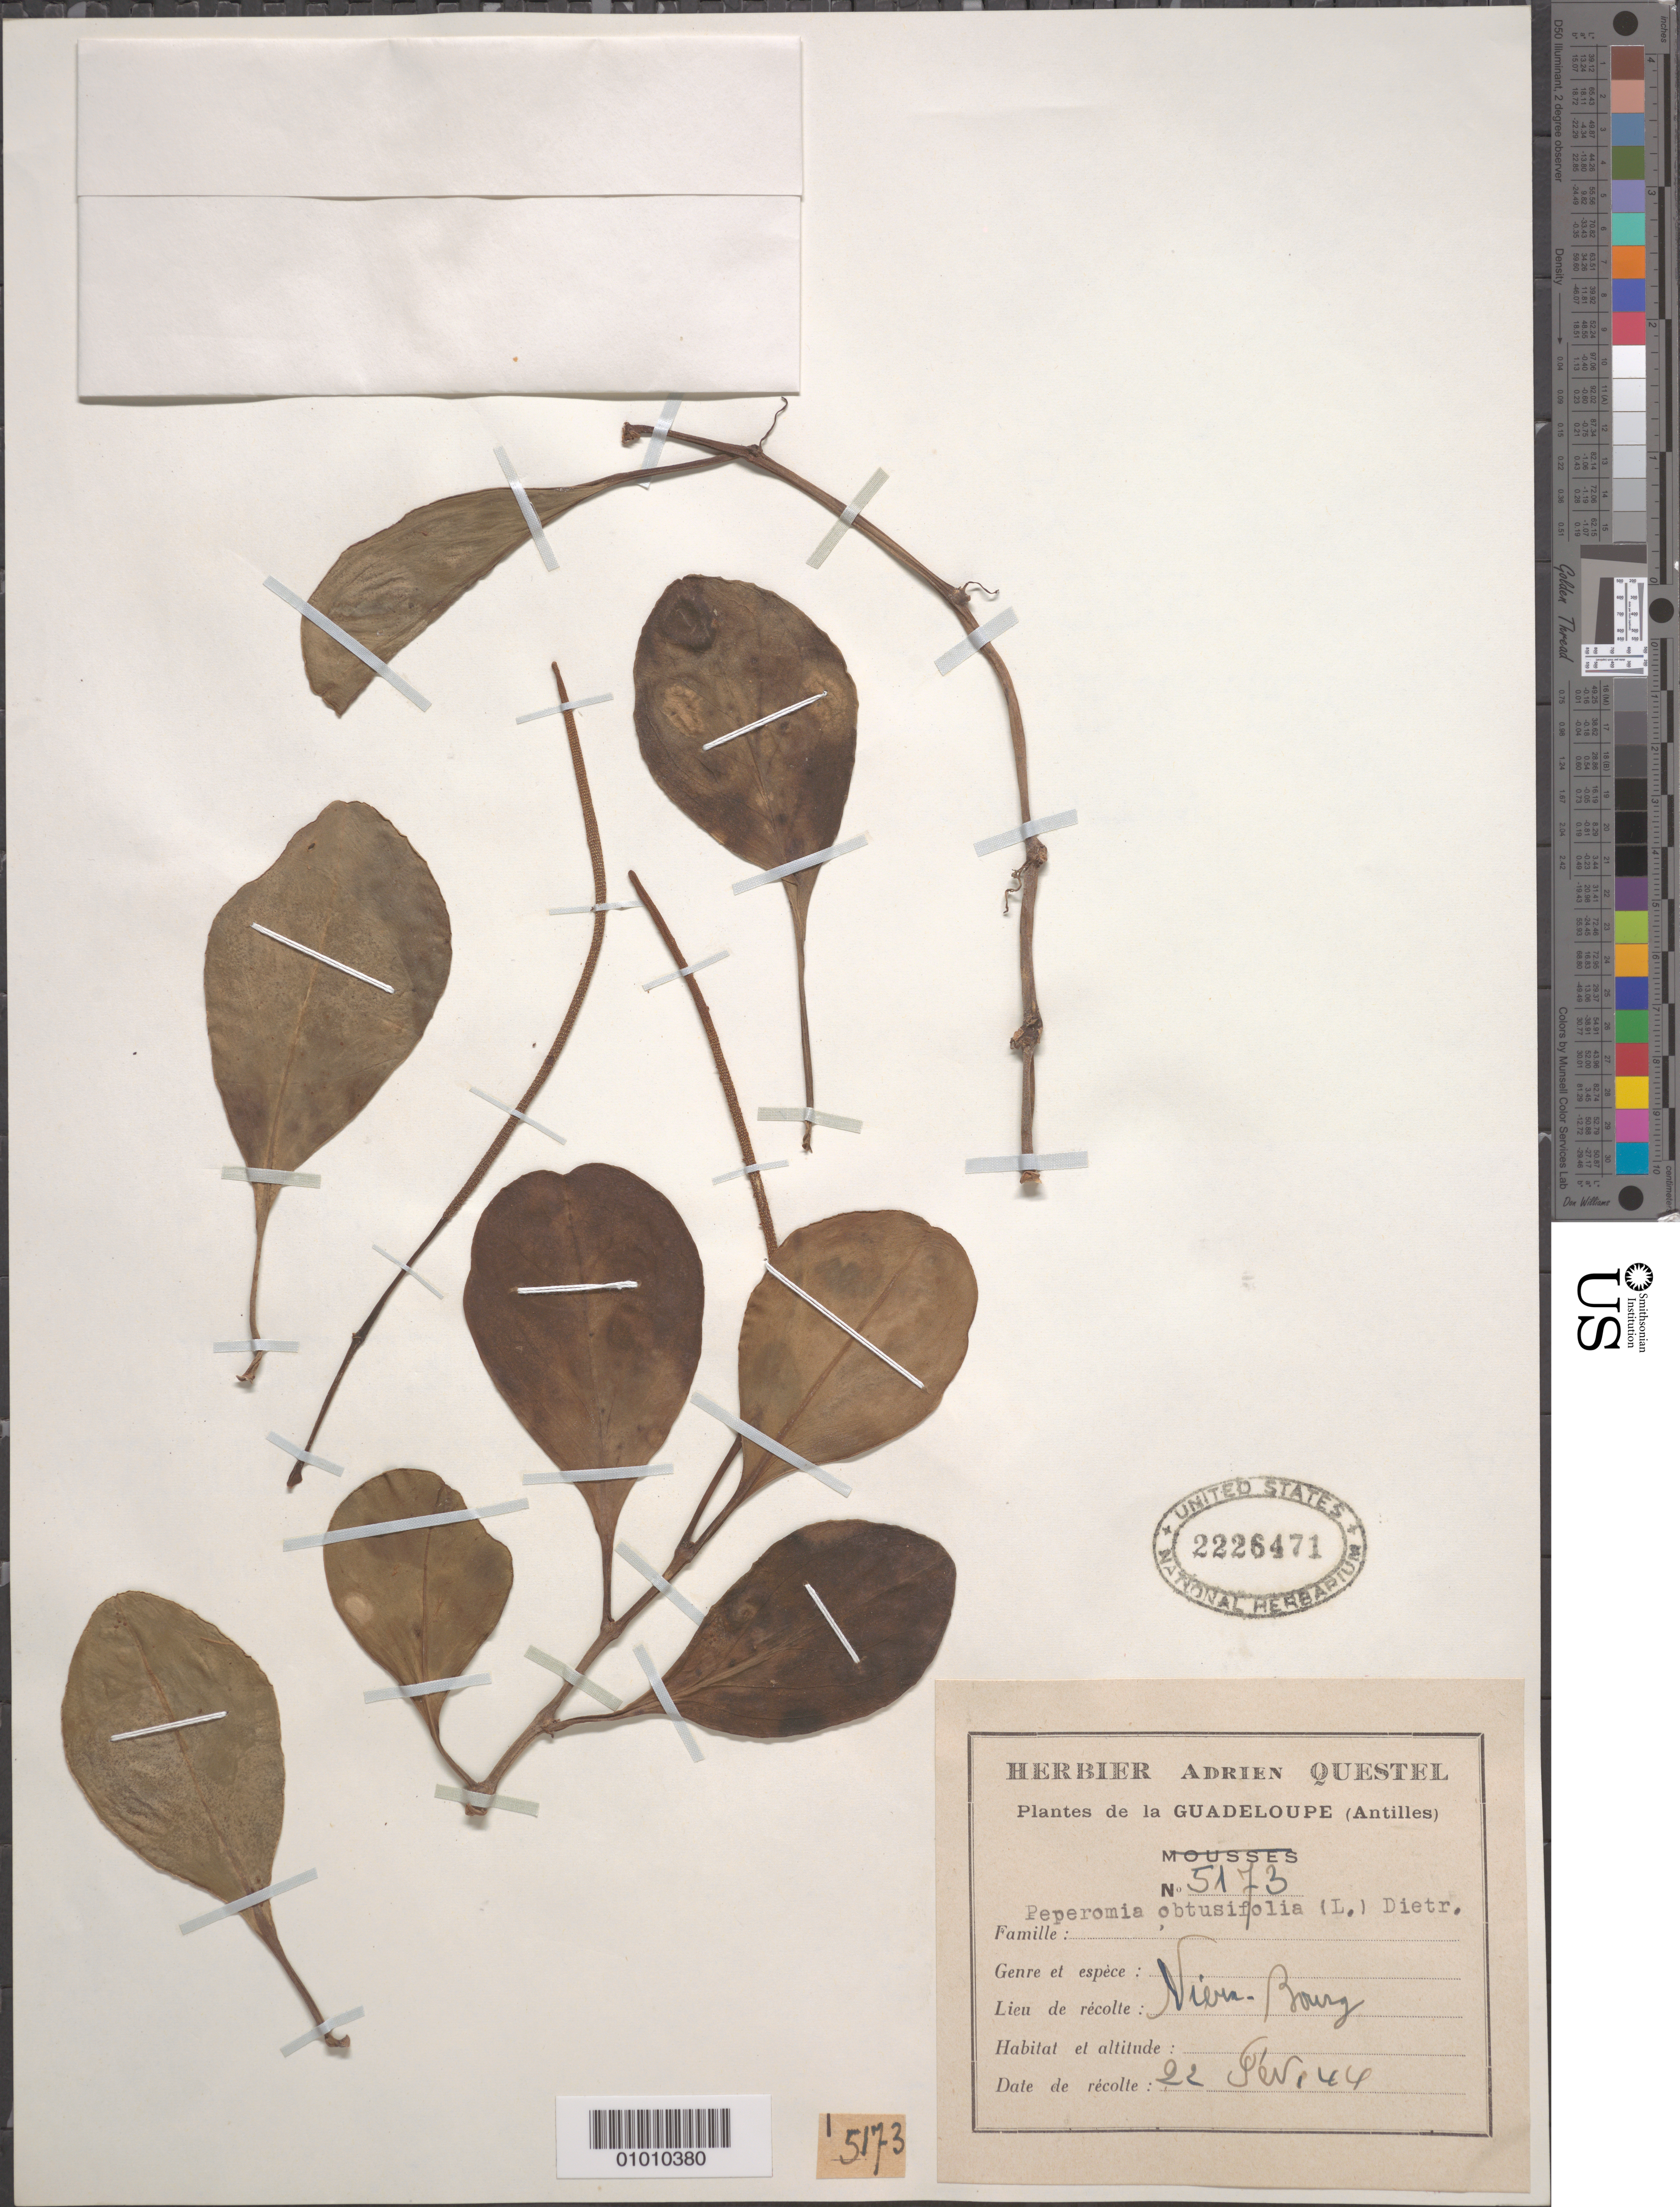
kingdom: Plantae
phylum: Tracheophyta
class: Magnoliopsida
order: Piperales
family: Piperaceae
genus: Peperomia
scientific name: Peperomia obtusifolia var. obtusifolia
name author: (L.) A. Dietr.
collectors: A. Questel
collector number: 5173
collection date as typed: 22 Feb 1944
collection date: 1944-02-22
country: Guadeloupe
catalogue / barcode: US 2226471